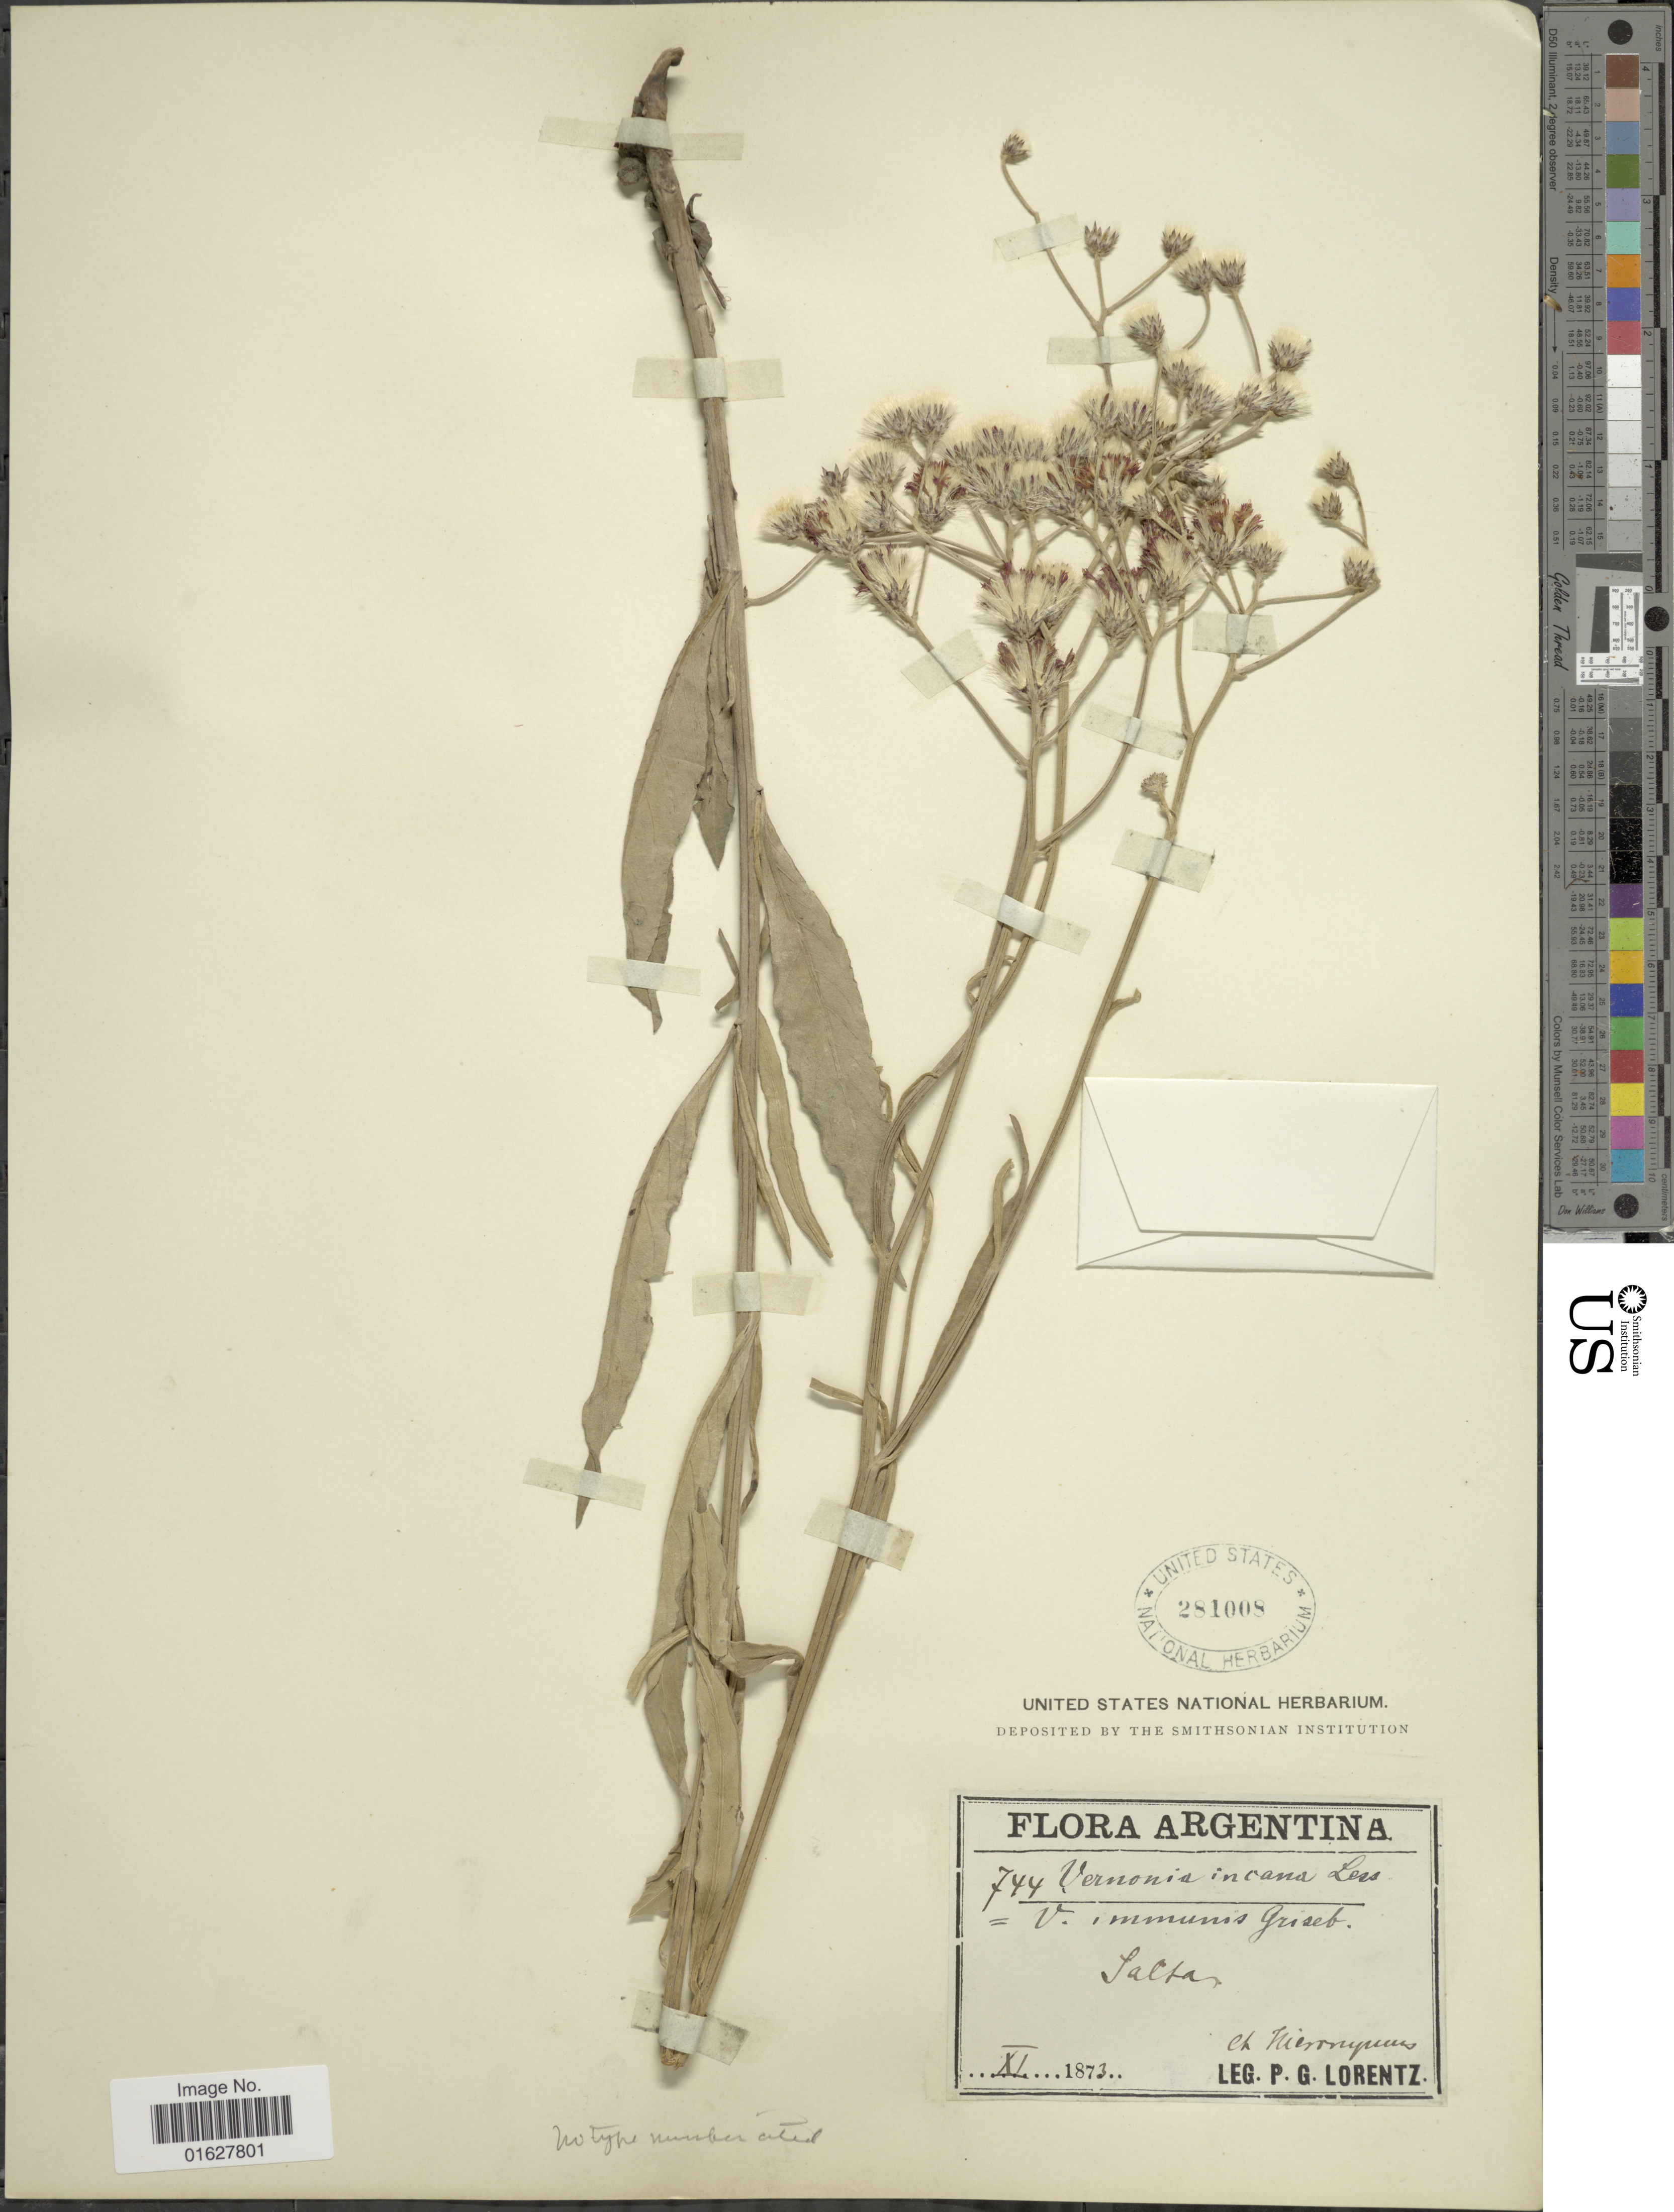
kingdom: Plantae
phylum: Tracheophyta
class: Magnoliopsida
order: Asterales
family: Asteraceae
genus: Vernonia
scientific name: Vernonia incana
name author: Less.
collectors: P. G. Lorentz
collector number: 744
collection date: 1873-11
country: Argentina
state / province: Salta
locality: Argentina. Salta.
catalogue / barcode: US 281008